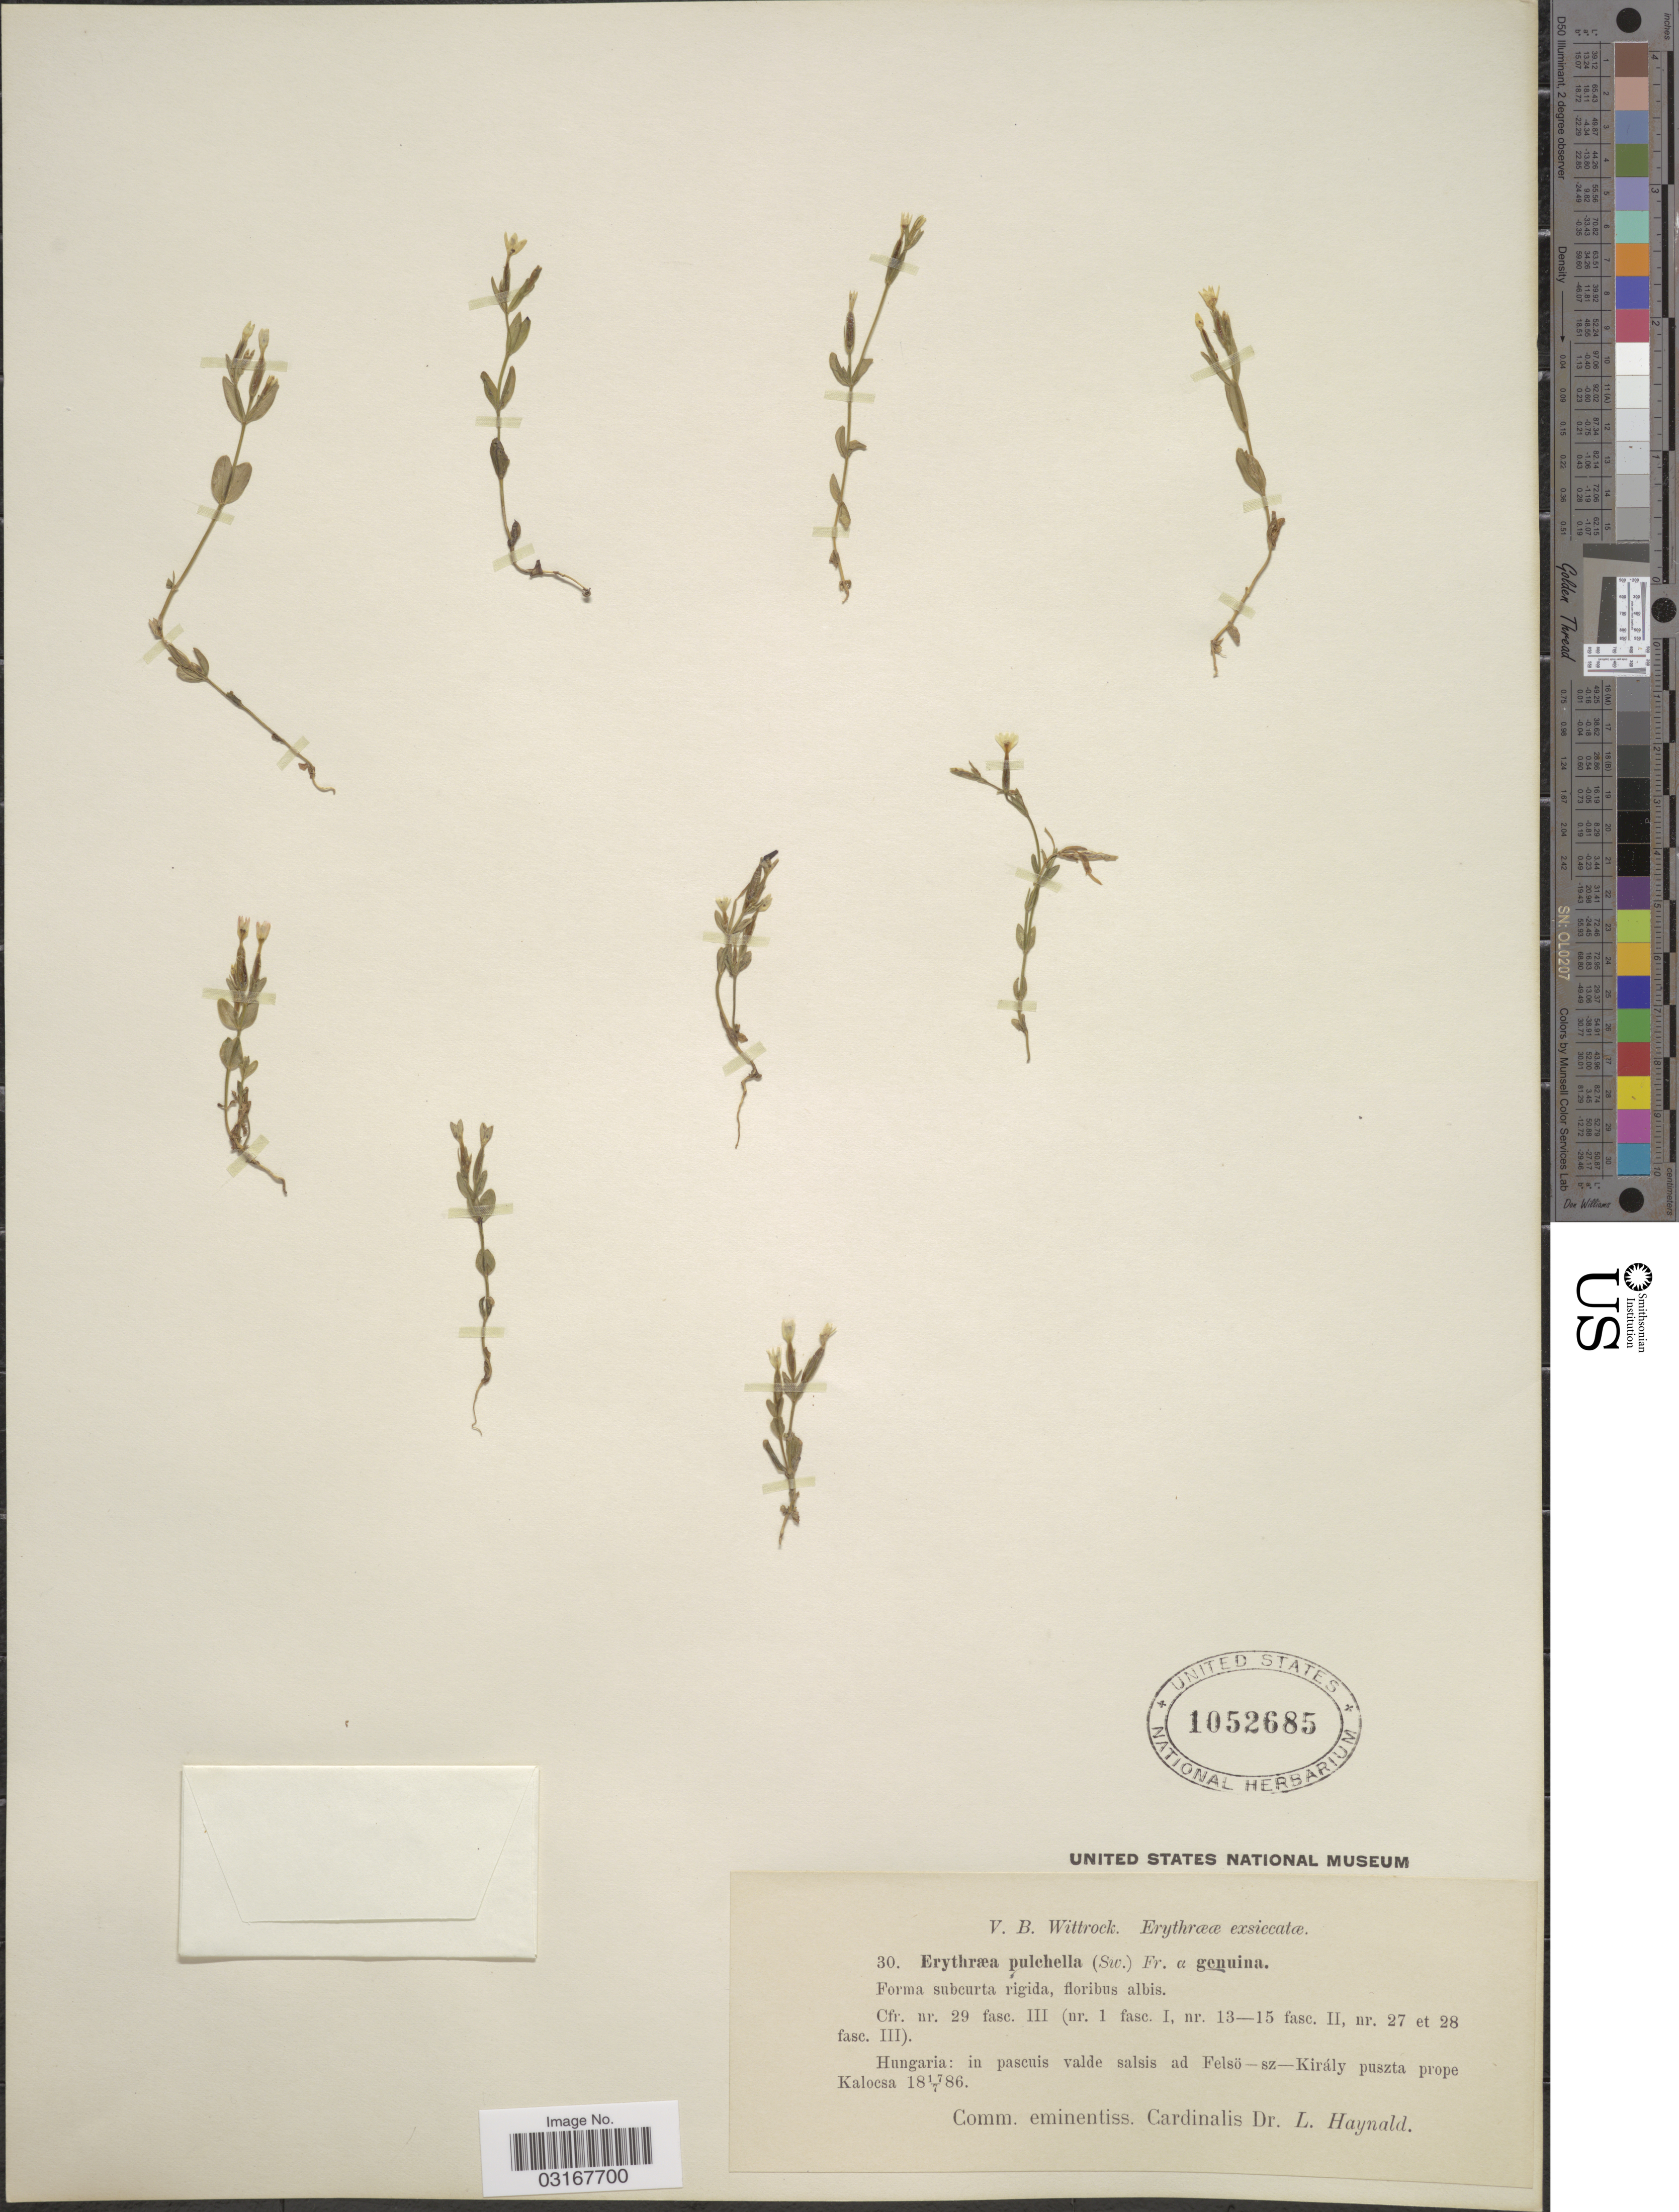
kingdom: Plantae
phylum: Tracheophyta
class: Magnoliopsida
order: Gentianales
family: Gentianaceae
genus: Centaurium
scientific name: Centaurium pulchellum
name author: (Sw.) Druce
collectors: V. Wittrock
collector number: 30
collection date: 1886-07-17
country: Hungary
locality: Hungaria: in pascuis valde salsis ad Feslö-sz-Király puszta prope Kalocsa.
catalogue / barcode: US 1052685